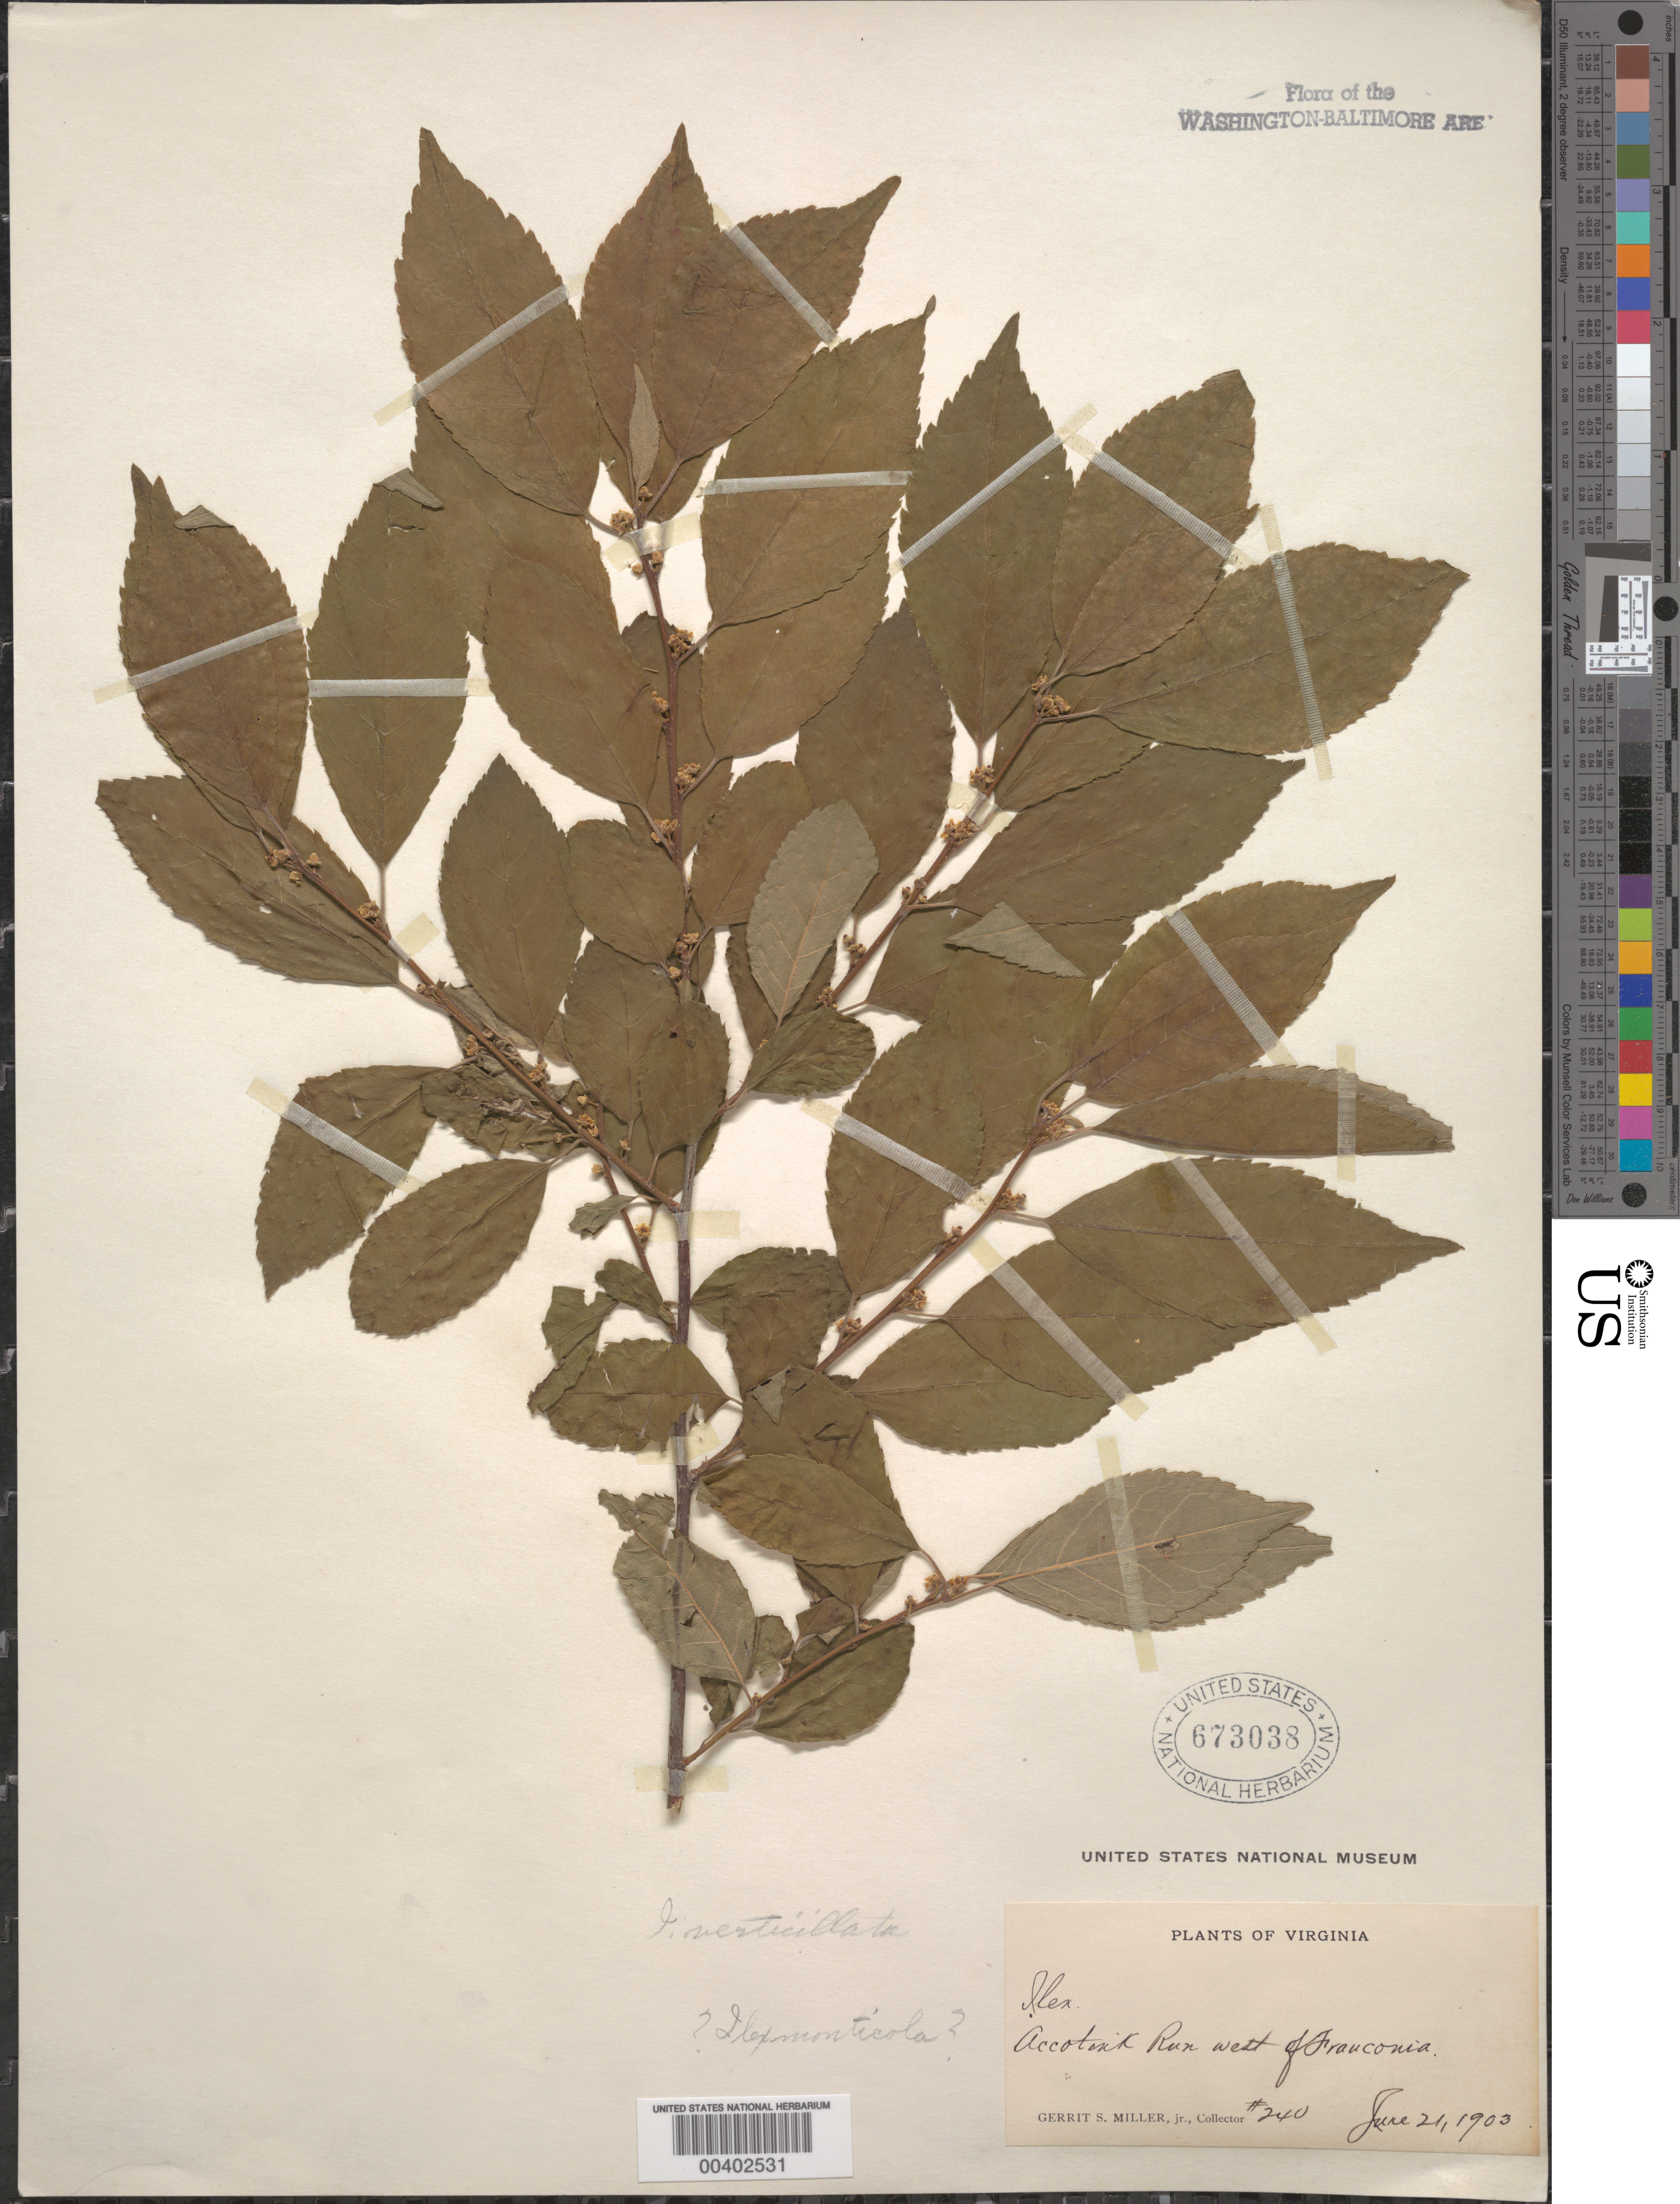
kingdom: Plantae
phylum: Tracheophyta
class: Magnoliopsida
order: Aquifoliales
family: Aquifoliaceae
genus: Ilex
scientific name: Ilex verticillata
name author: (L.) A. Gray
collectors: G. S. Miller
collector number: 240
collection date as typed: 21 Jun 1903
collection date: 1903-06-21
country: United States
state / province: Virginia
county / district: Fairfax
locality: Accotink Run, west of Franconia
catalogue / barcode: US 673038